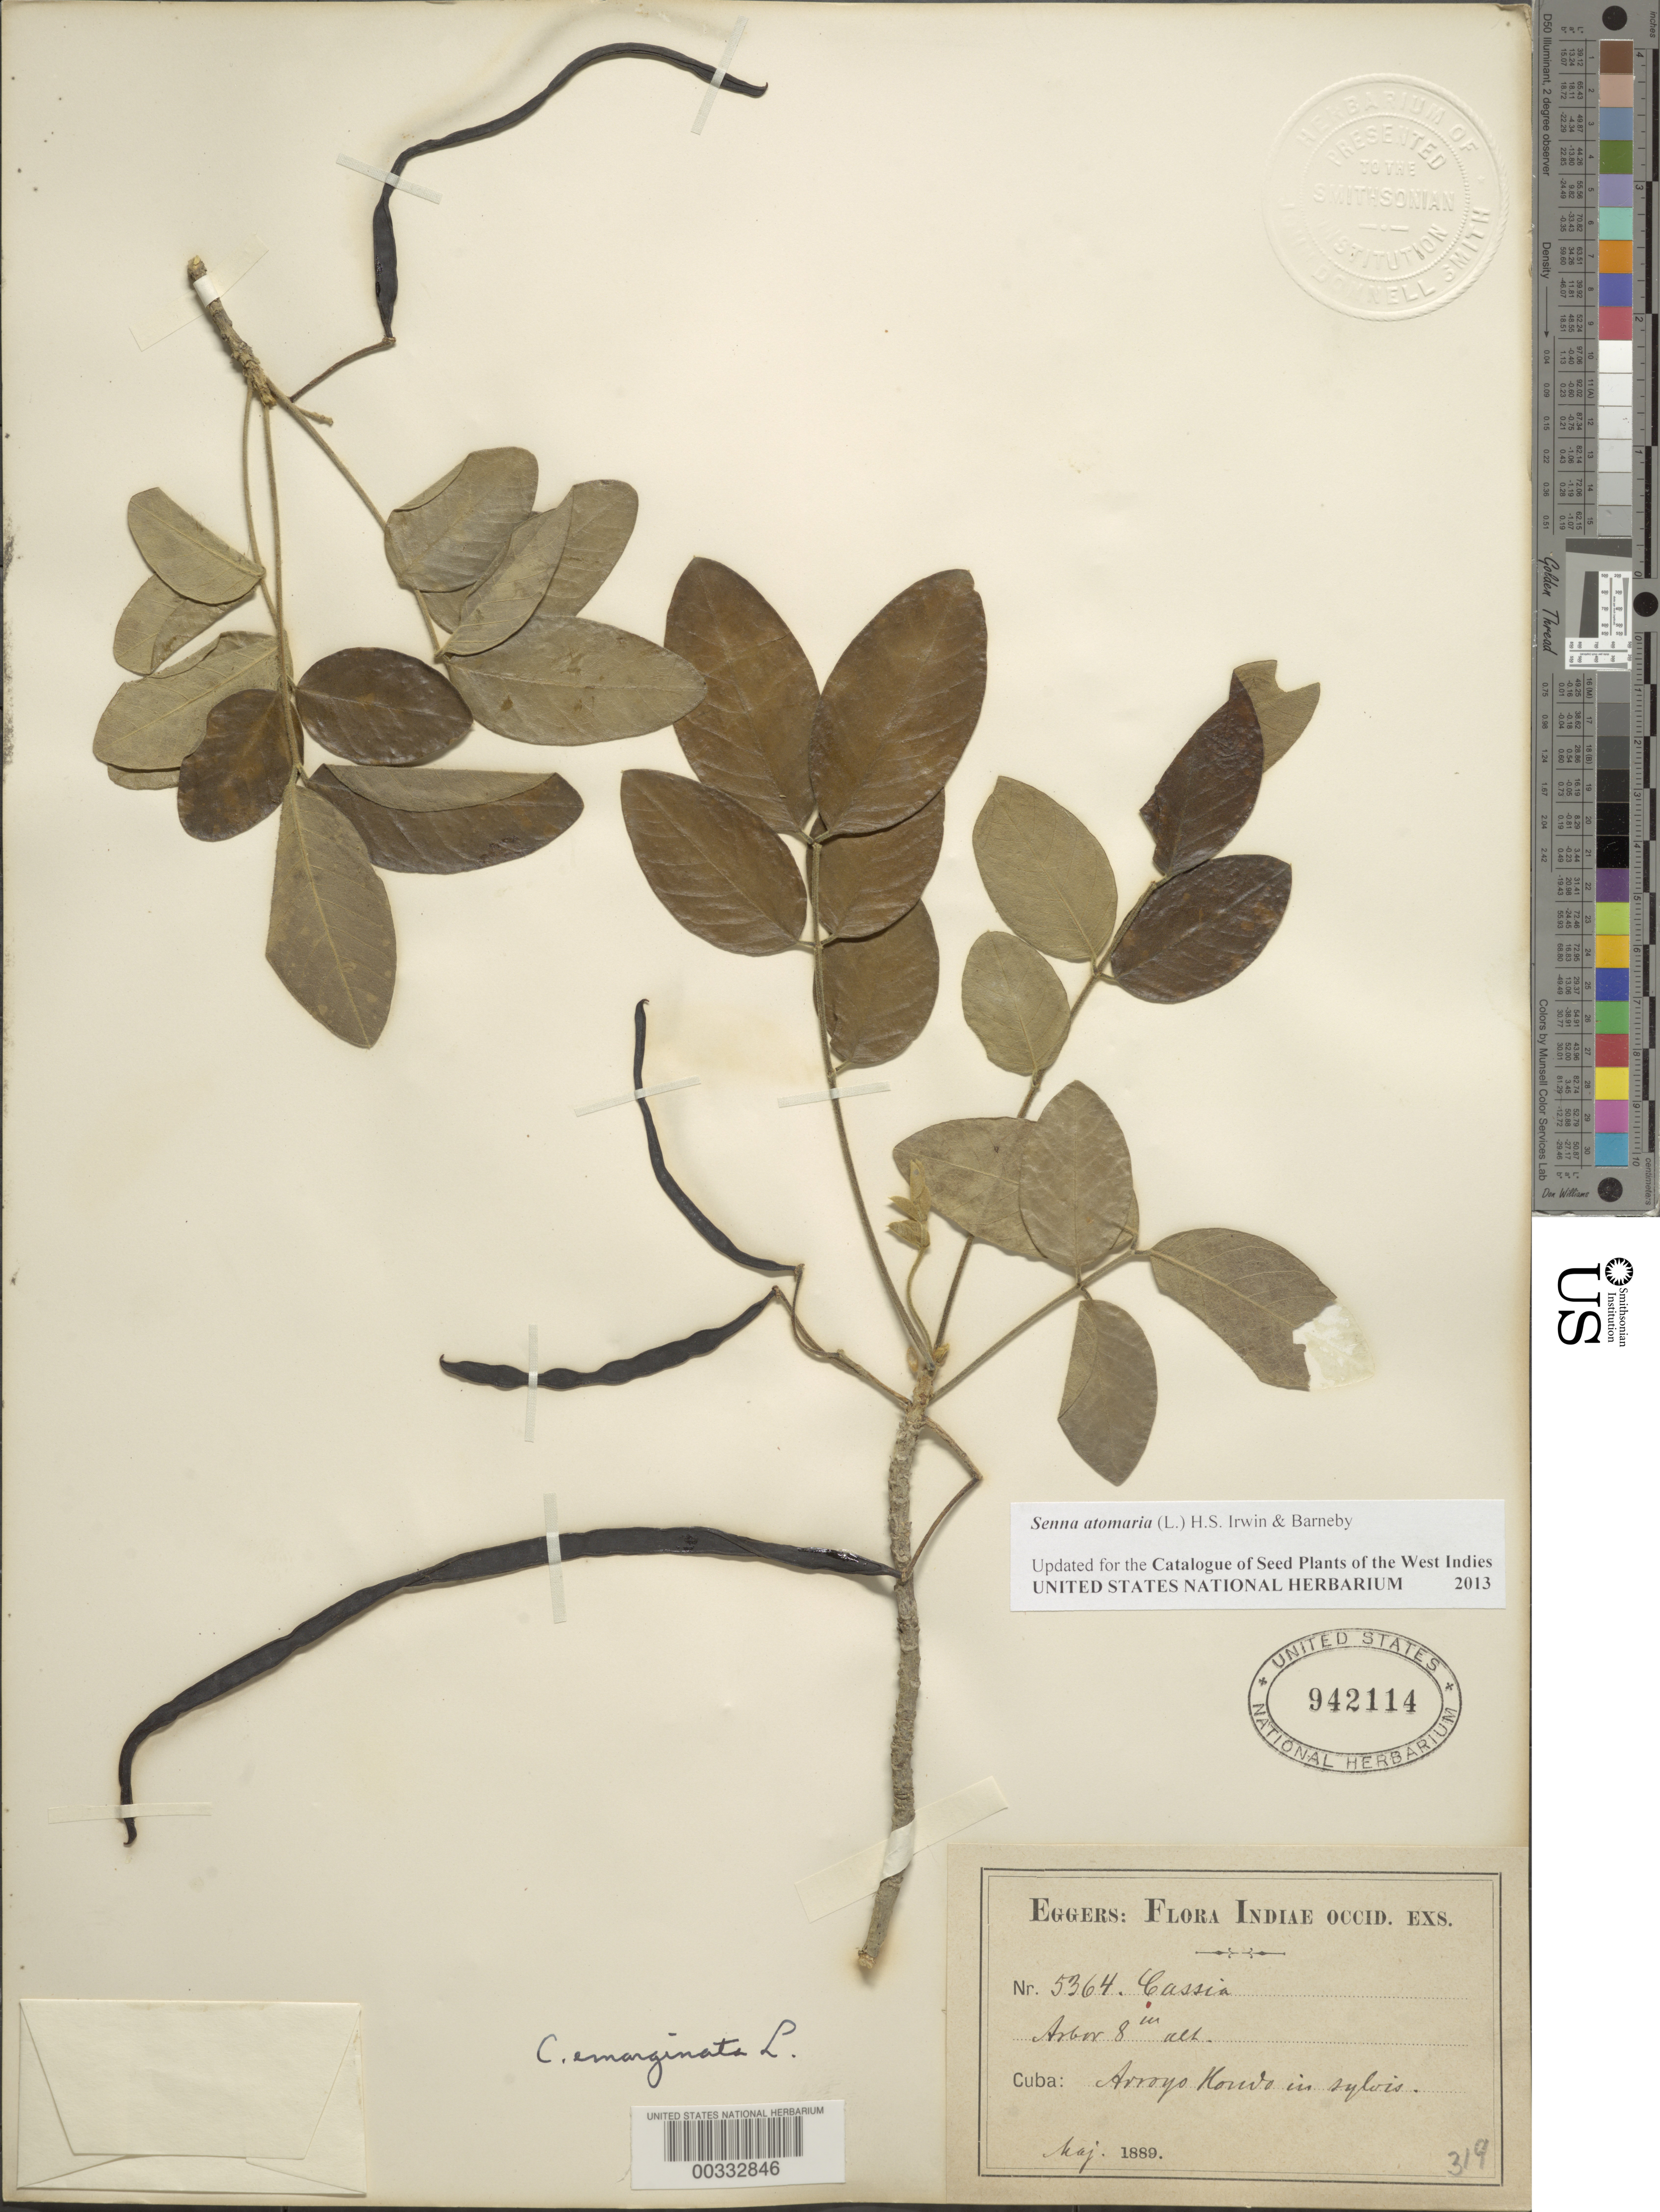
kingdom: Plantae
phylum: Tracheophyta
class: Magnoliopsida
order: Fabales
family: Fabaceae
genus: Senna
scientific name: Senna atomaria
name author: (L.) H.S. Irwin & Barneby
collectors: H. F. A. von Eggers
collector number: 5364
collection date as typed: May 1889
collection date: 1889-05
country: Cuba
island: Greater Antilles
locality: Arroyo Kouvo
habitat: In woods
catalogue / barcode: US 942114